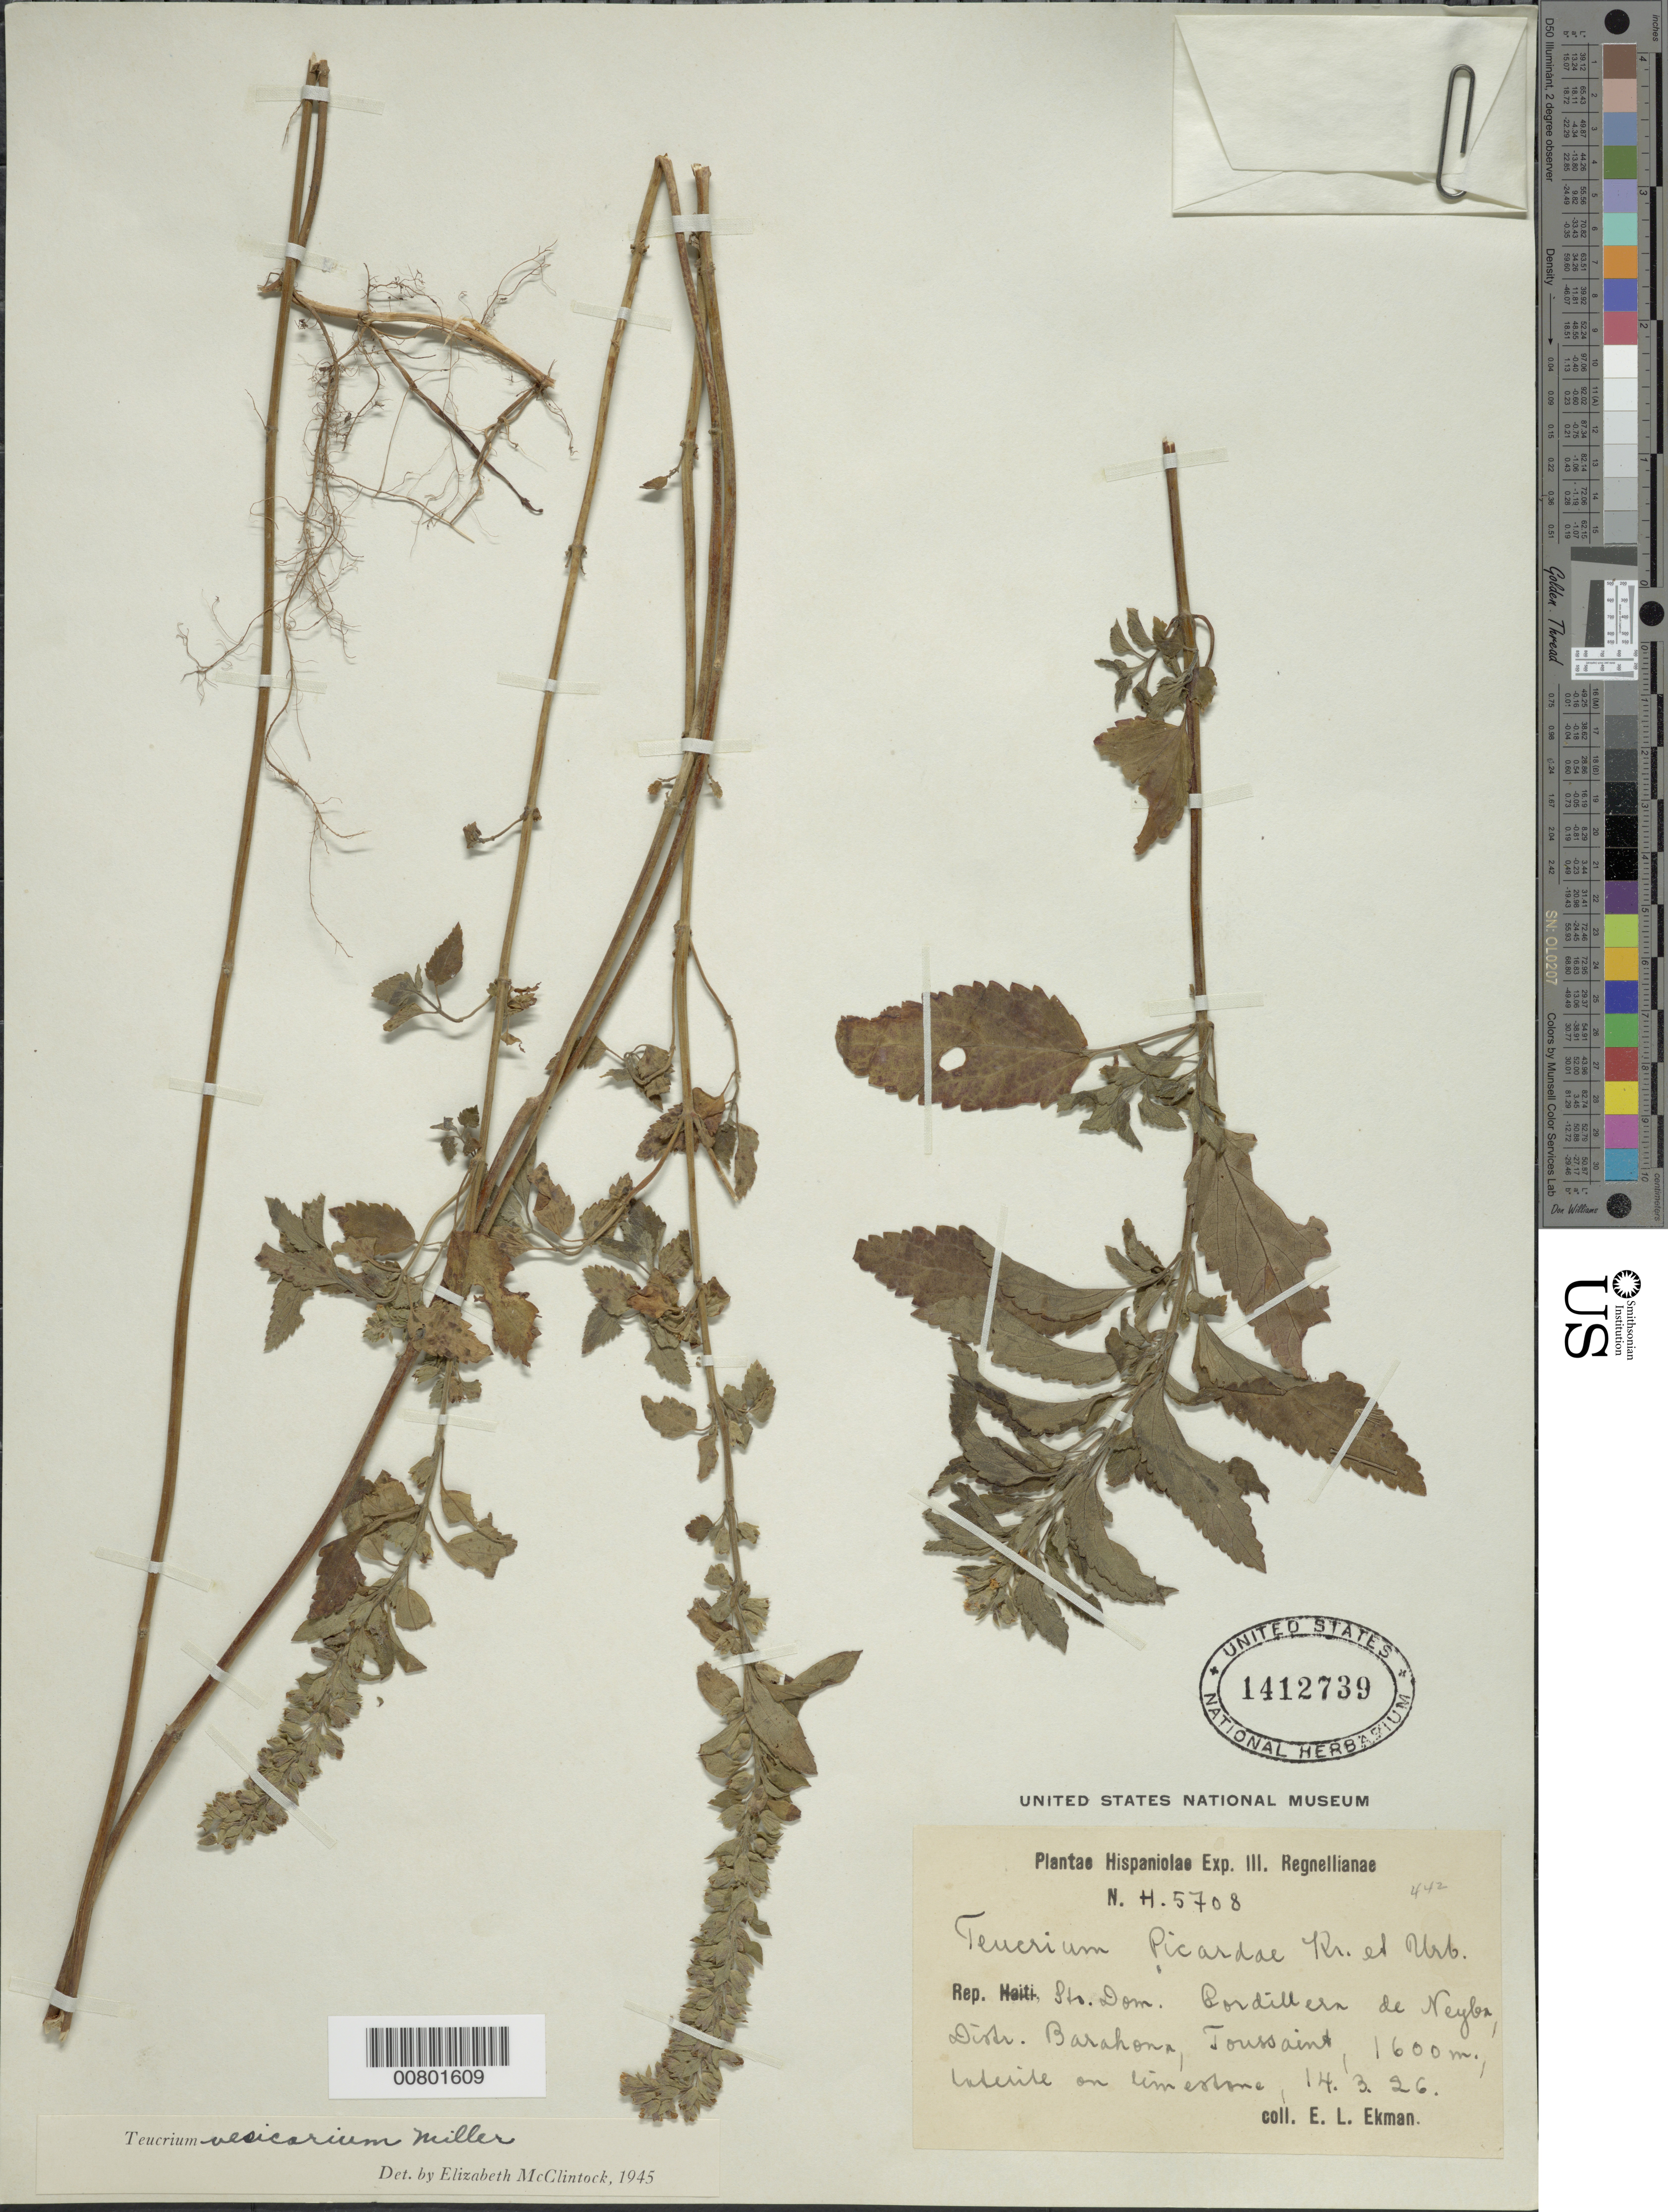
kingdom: Plantae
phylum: Tracheophyta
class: Magnoliopsida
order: Lamiales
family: Lamiaceae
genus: Teucrium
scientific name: Teucrium vesicarium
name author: Mill.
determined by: McClintock, E.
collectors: E. L. Ekman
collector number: H 5708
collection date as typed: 14 Mar 1926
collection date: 1926-03-14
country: Dominican Republic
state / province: Barahona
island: Hispaniola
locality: Cordillera de Neyba, Toussaint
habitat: On limestone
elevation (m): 1600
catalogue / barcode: US 1412739